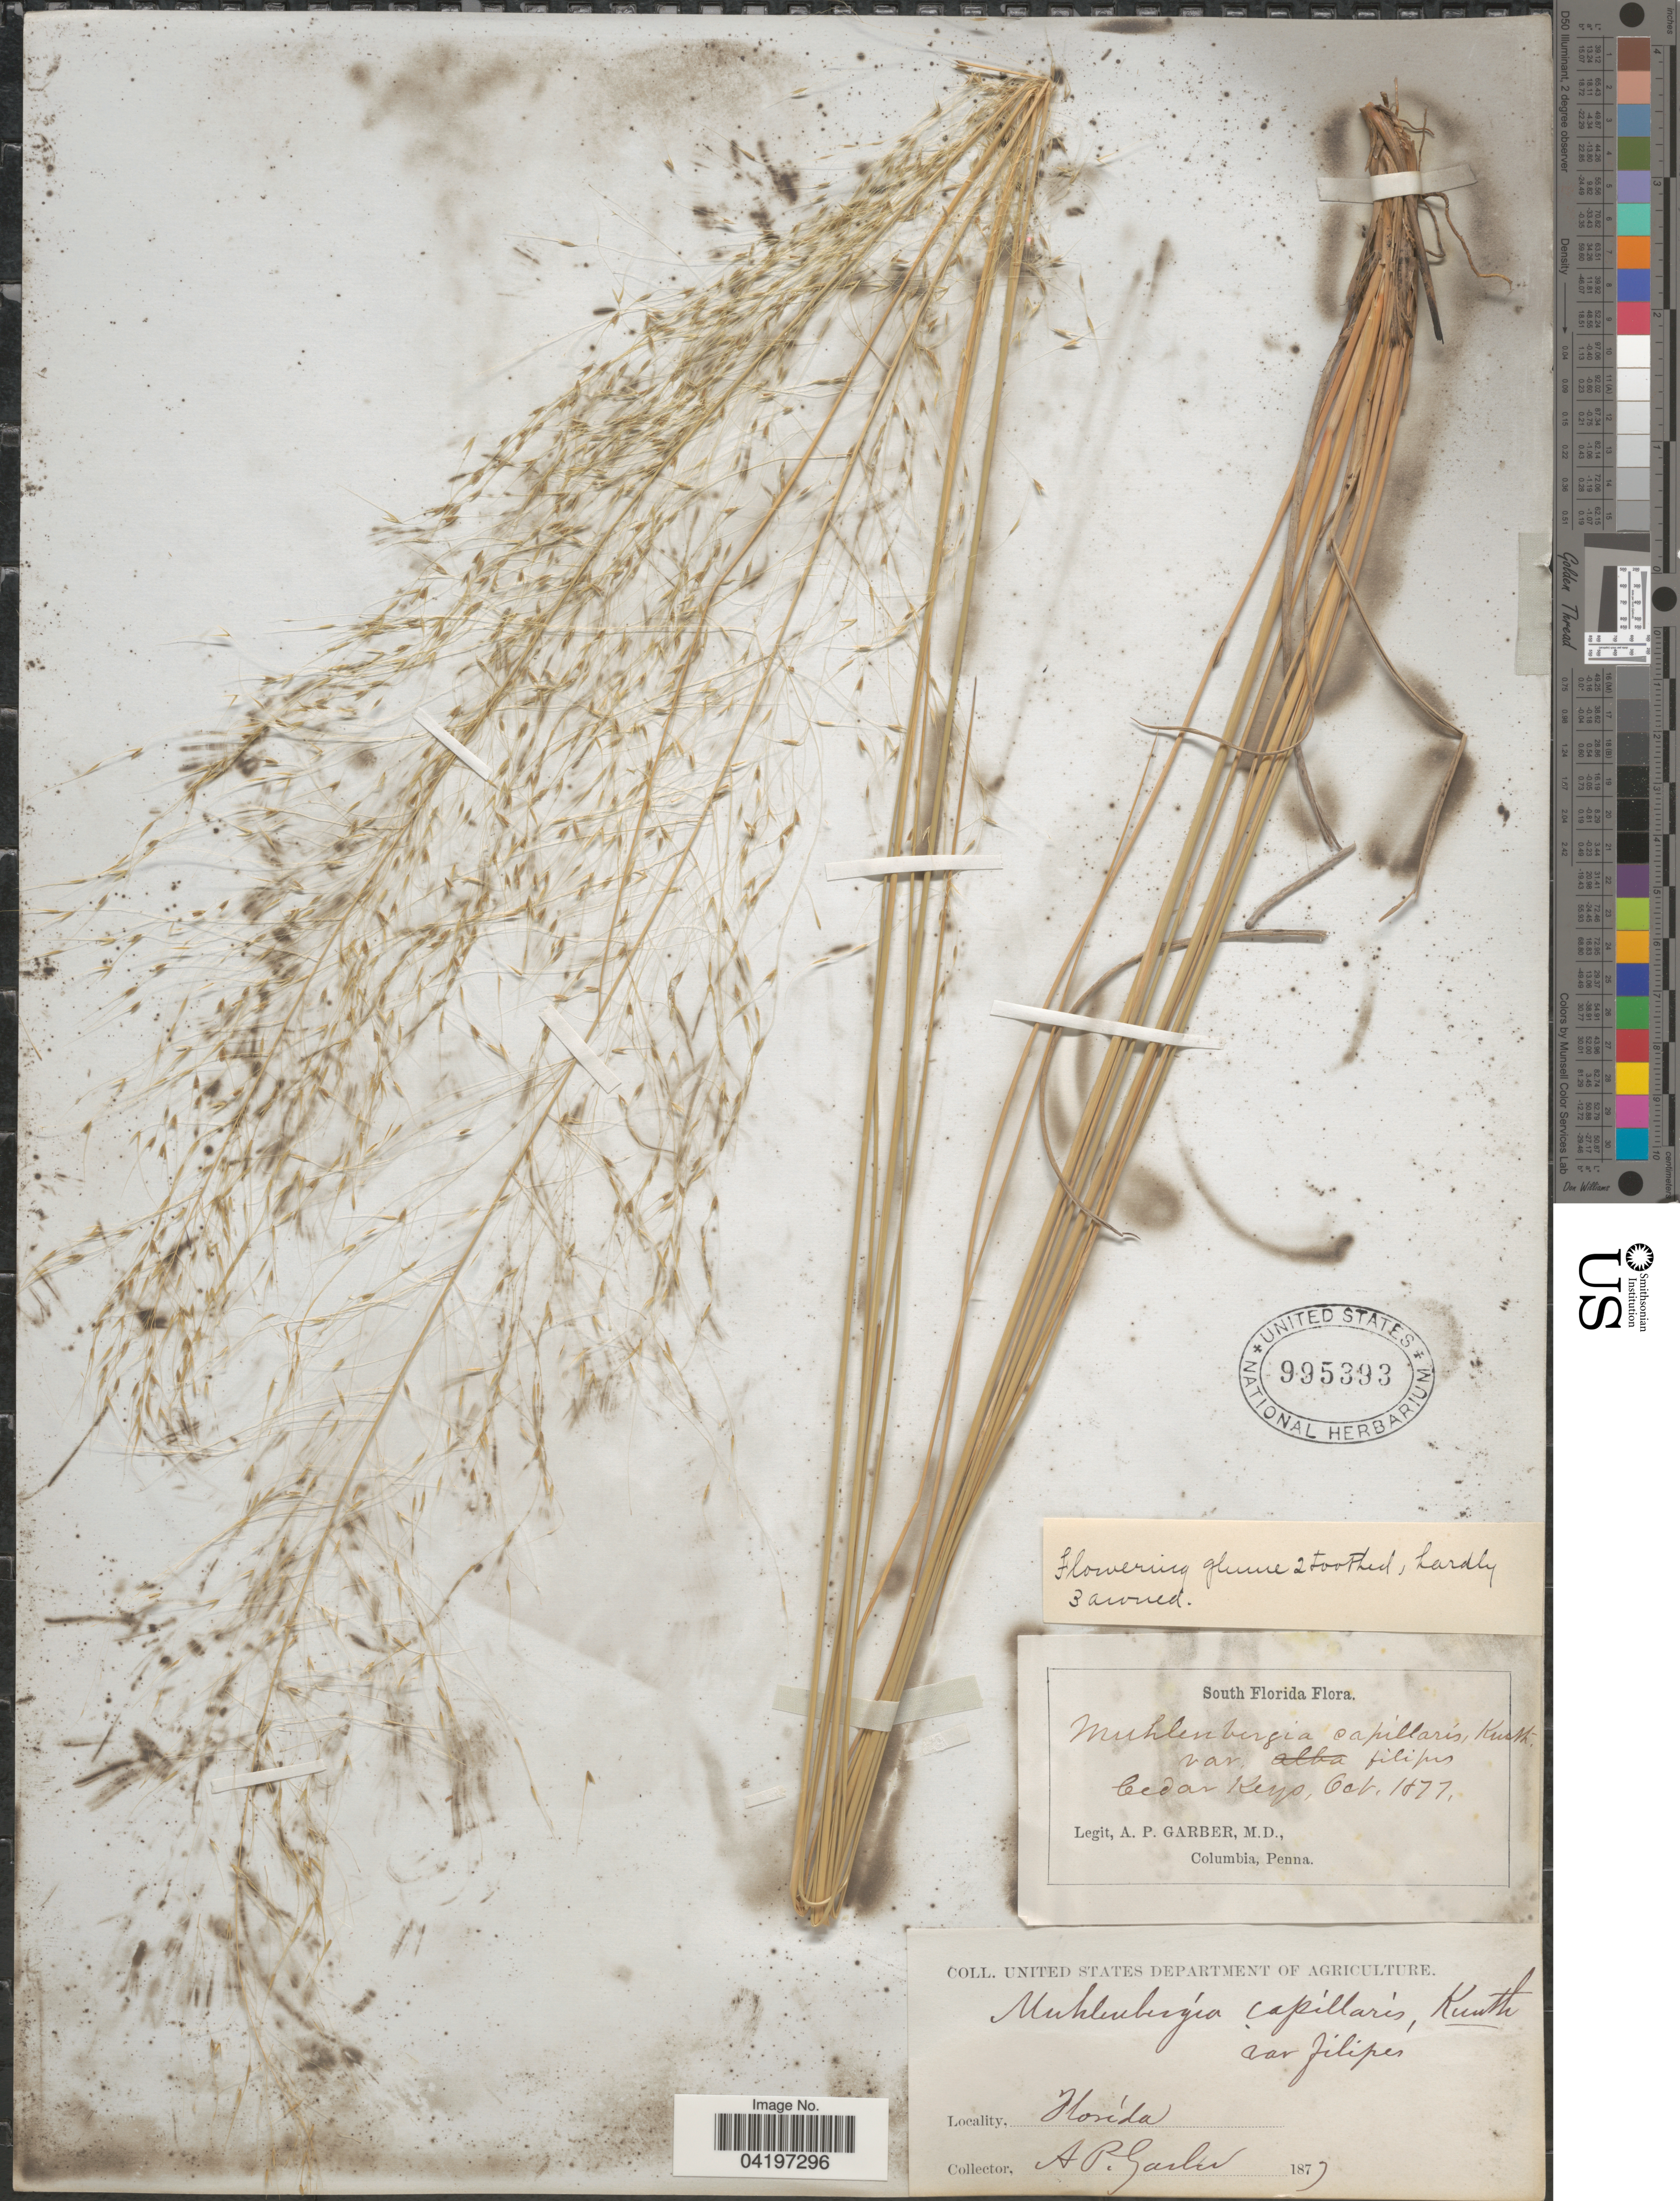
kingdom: Plantae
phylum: Tracheophyta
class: Liliopsida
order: Poales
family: Poaceae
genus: Muhlenbergia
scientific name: Muhlenbergia sericea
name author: (Michx.) P.M. Peterson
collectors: A. P. Garber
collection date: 1877-10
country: United States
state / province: Florida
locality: South Florida. Cedar Keys.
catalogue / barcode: US 995393